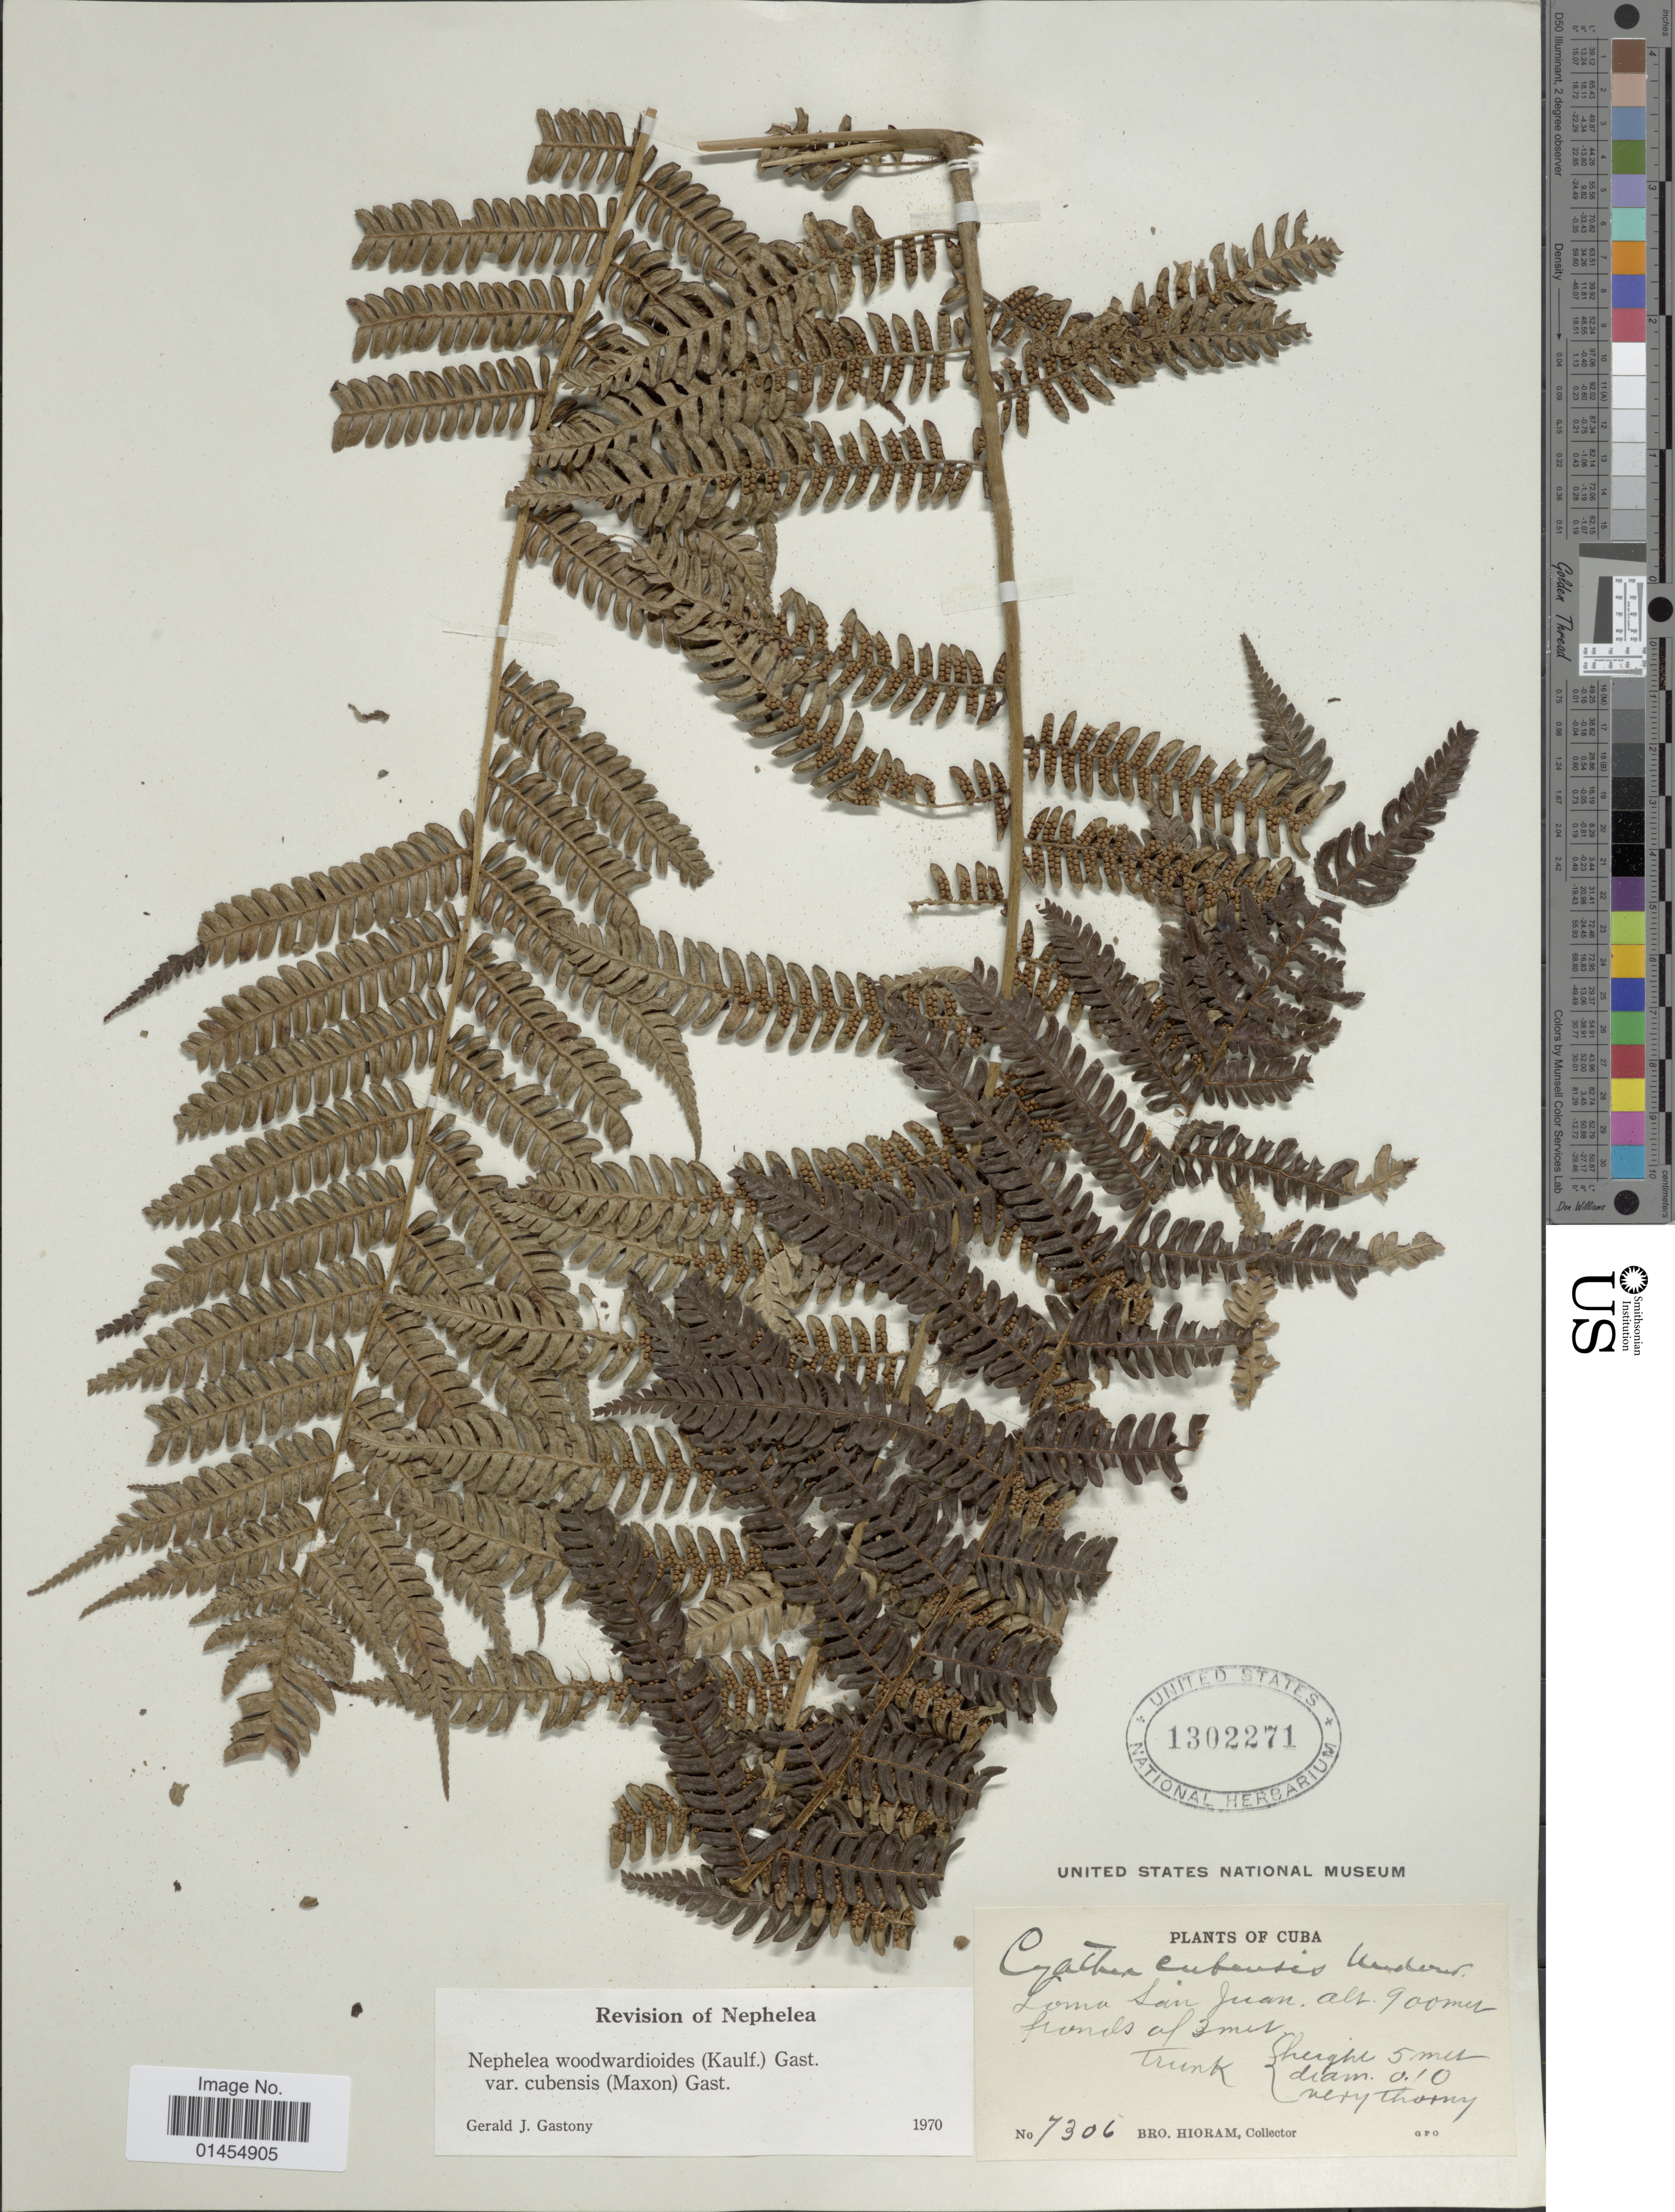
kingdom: Plantae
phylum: Tracheophyta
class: Polypodiopsida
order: Cyatheales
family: Cyatheaceae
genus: Alsophila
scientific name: Alsophila woodwardioides var. cubensis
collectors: Bro. Hioram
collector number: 7306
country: Cuba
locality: Loma San Juan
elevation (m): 900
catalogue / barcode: US 1302271